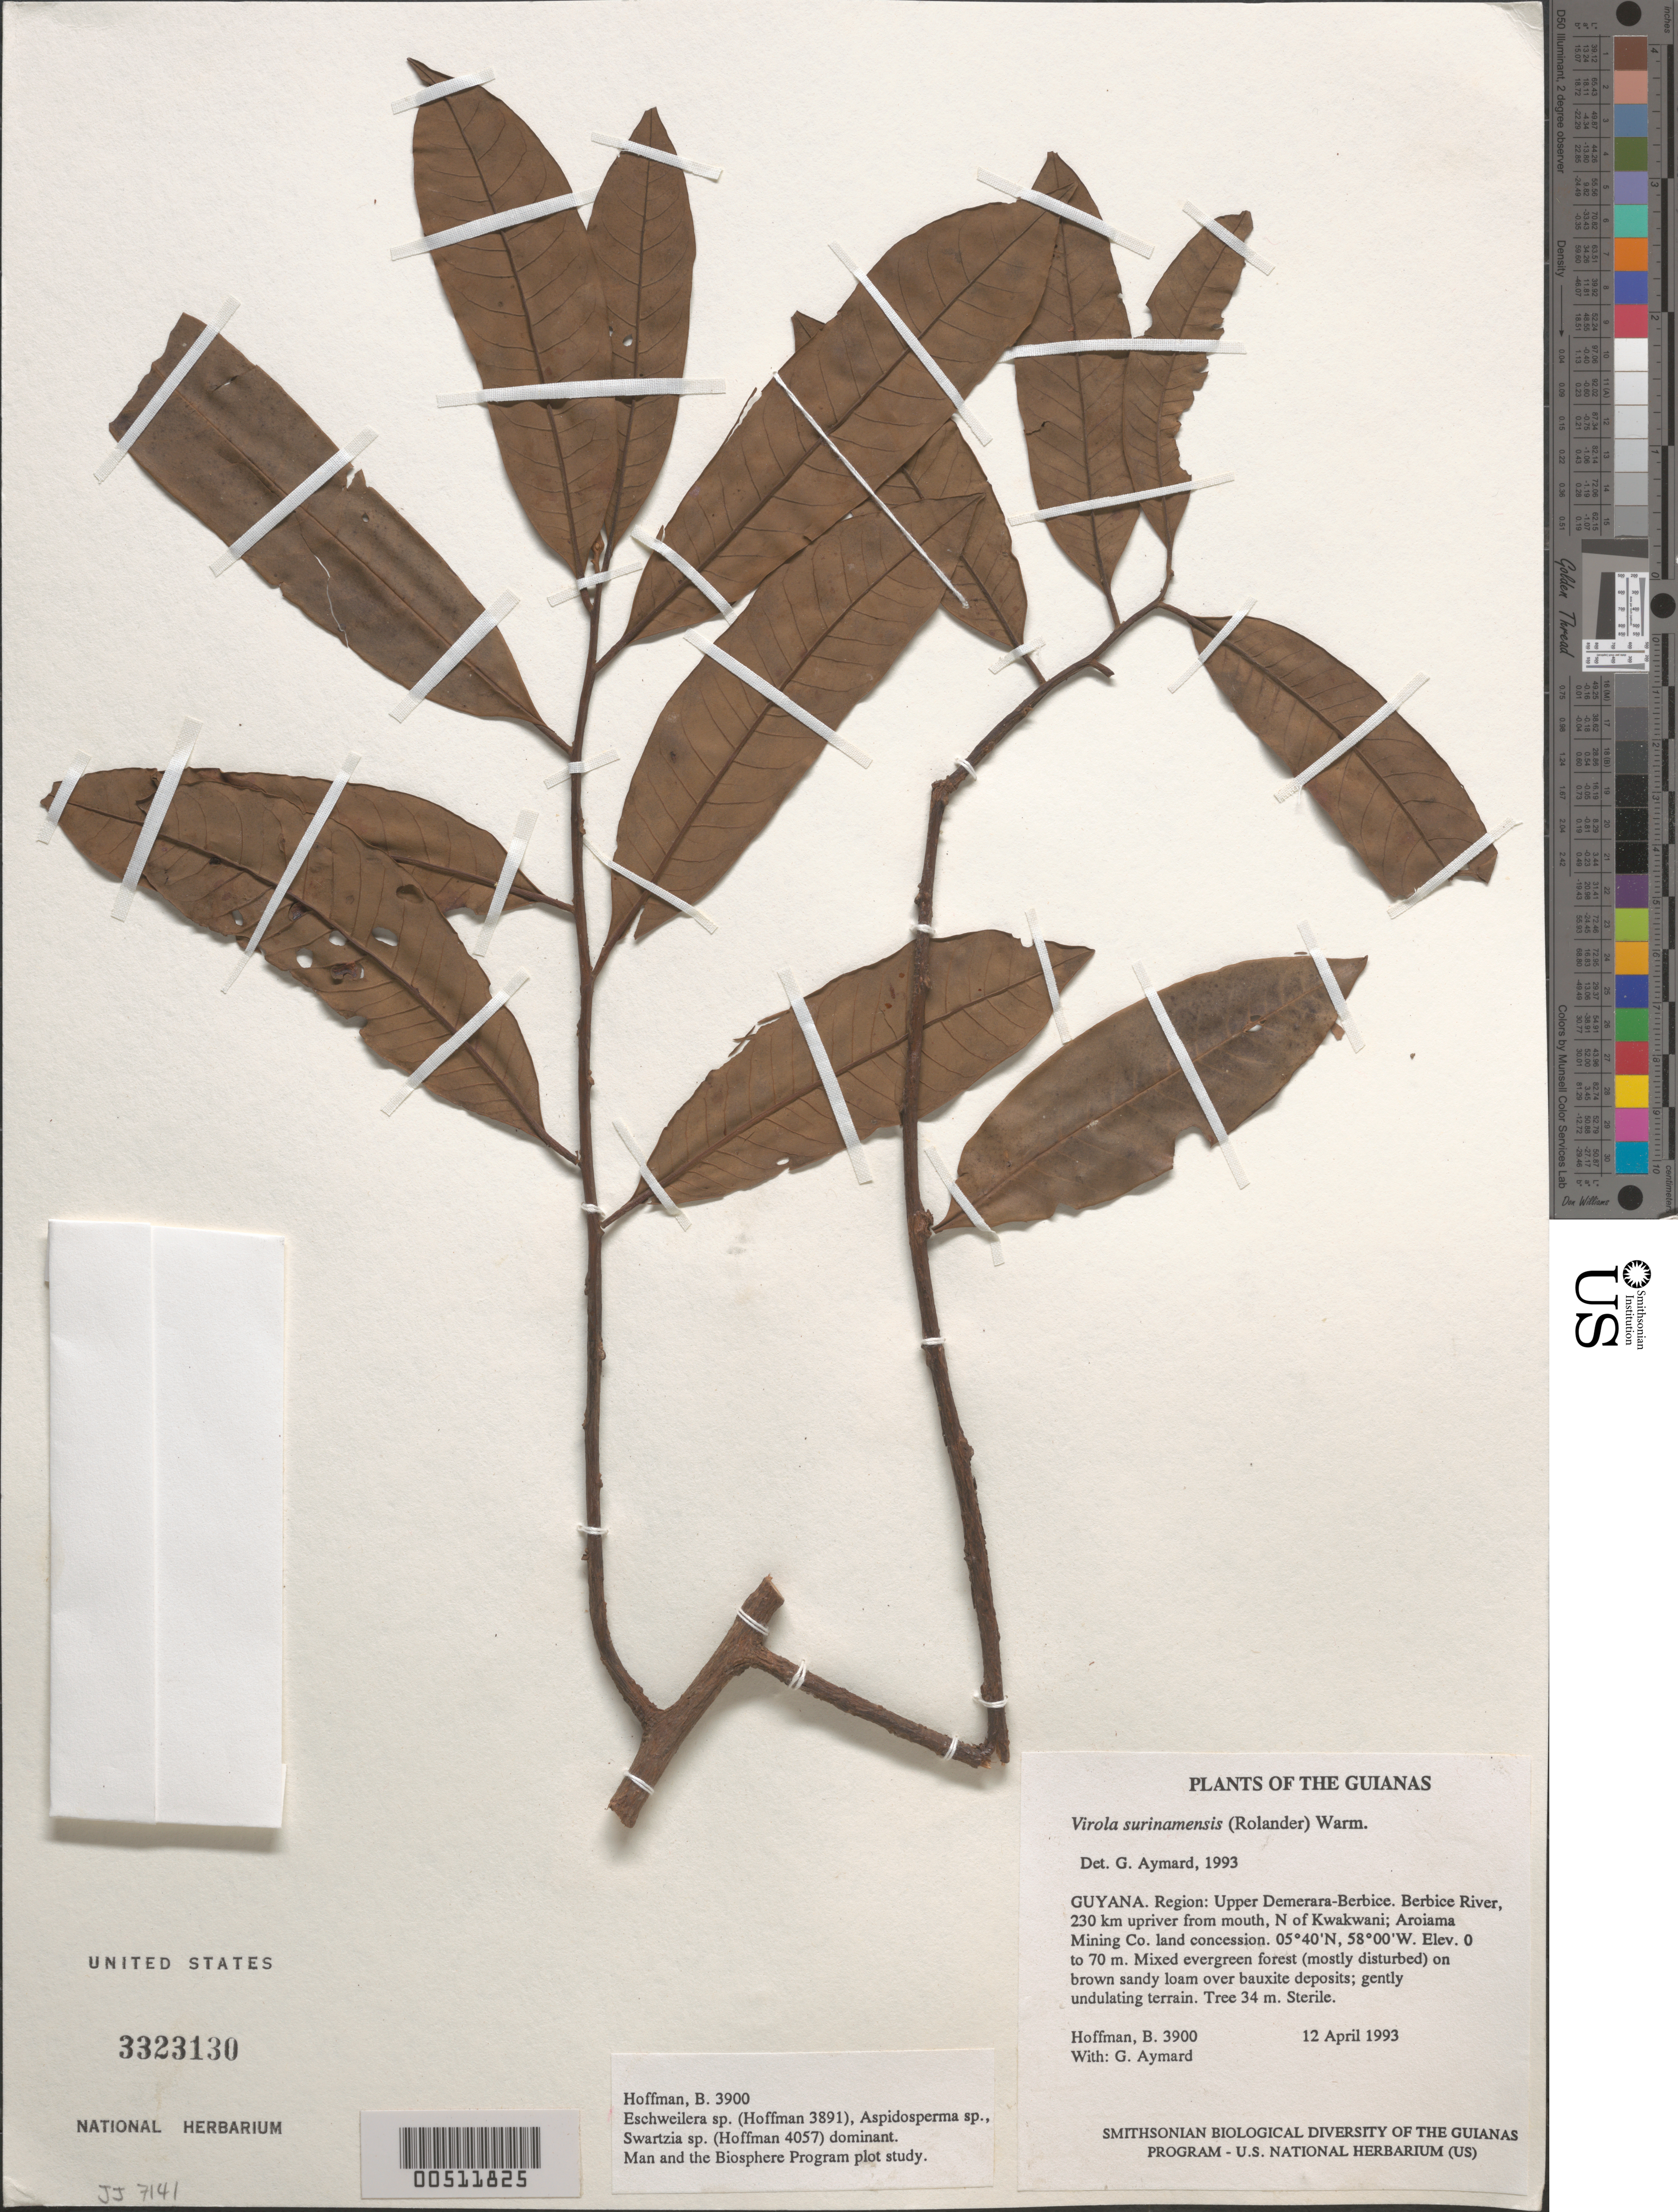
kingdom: Plantae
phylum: Tracheophyta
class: Magnoliopsida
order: Magnoliales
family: Myristicaceae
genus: Virola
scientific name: Virola surinamensis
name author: (Rol.) Warb.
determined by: Sewell, M.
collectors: B. Hoffman & G. A. Aymard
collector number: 3900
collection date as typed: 12 April 1993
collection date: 1993-04-12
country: Guyana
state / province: U. Demerara-Berbice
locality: Berbice River, 230 km upriver from mouth, N of Kwakwani; Aroiama Mining Co. land concession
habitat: Mixed evergreen forest (mostly disturbed) on brown sandy loam over bauxite deposits; gently undulating terrain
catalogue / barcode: US 3323130